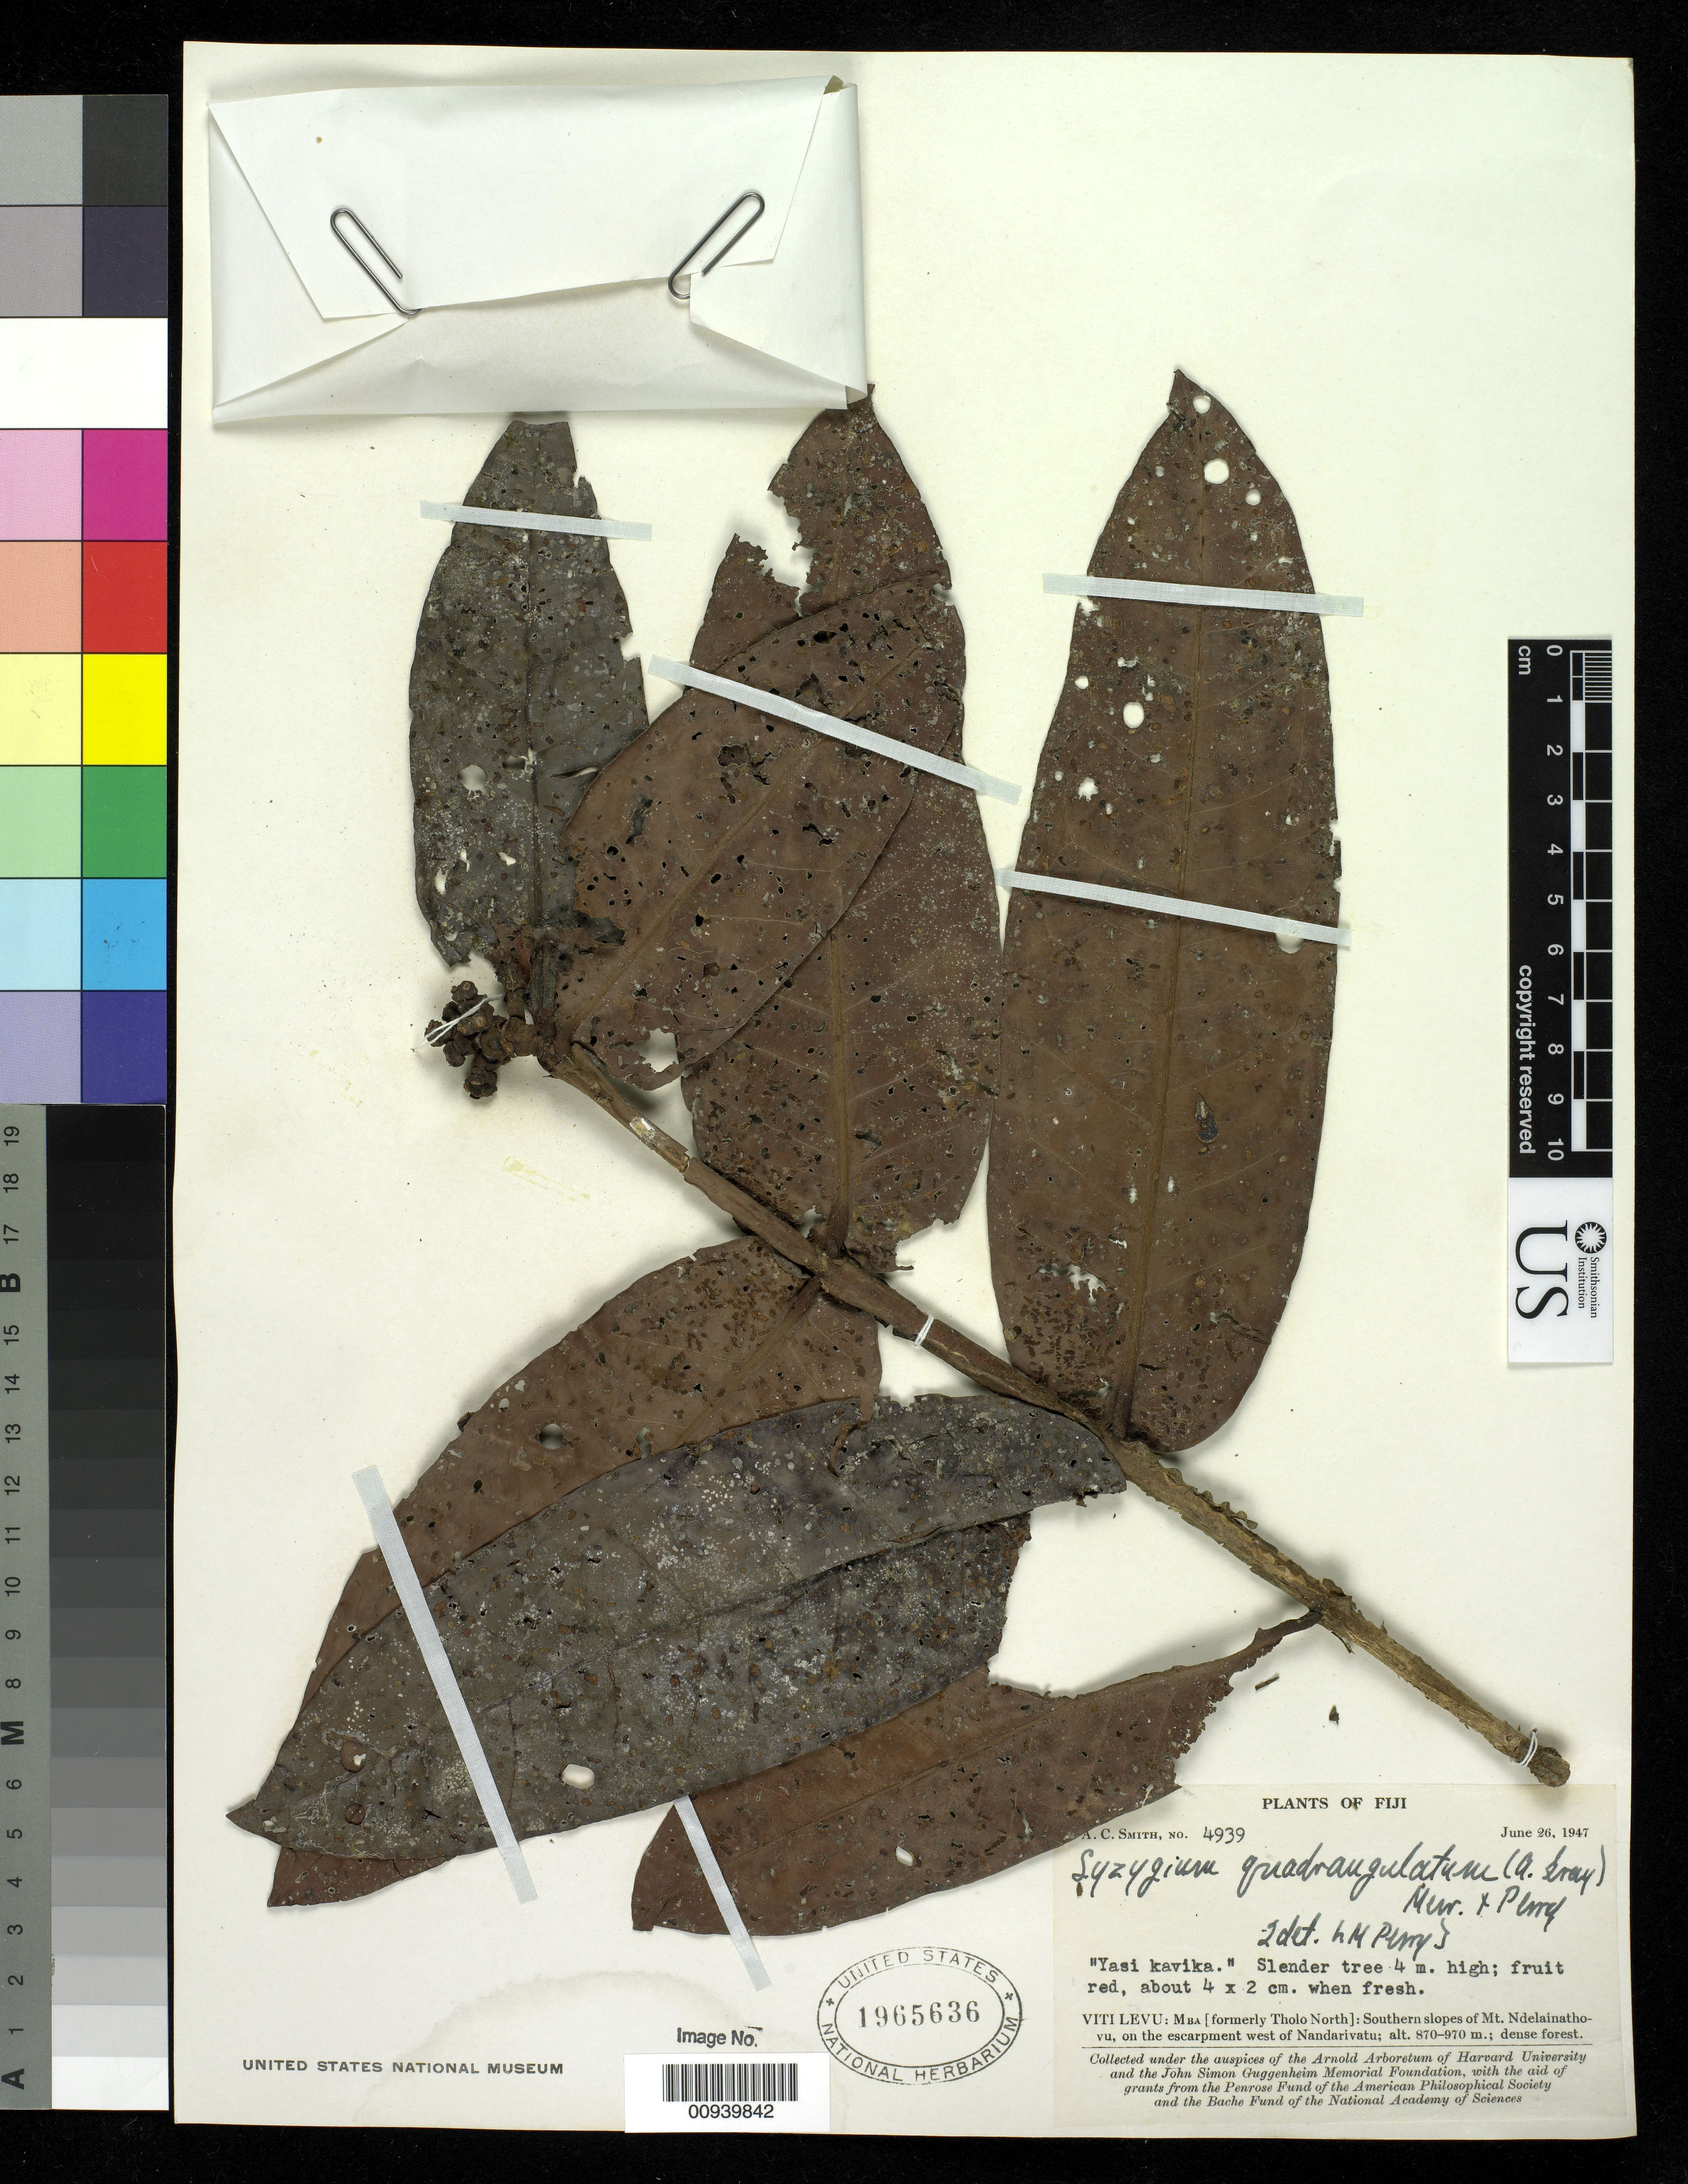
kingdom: Plantae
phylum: Tracheophyta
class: Magnoliopsida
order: Myrtales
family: Myrtaceae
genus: Syzygium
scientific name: Syzygium quadrangulatum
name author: (A. Gray) Merr. & L.M. Perry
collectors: C. A. Smith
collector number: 4939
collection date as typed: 26 Jun 1947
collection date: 1947-06-26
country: Fiji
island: Viti Levu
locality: Mba (formerly Tholo North): Southern slopes of Mt. Ndelainathovu on the escarpment west of Nandarivatu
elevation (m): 870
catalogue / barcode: US 1965636